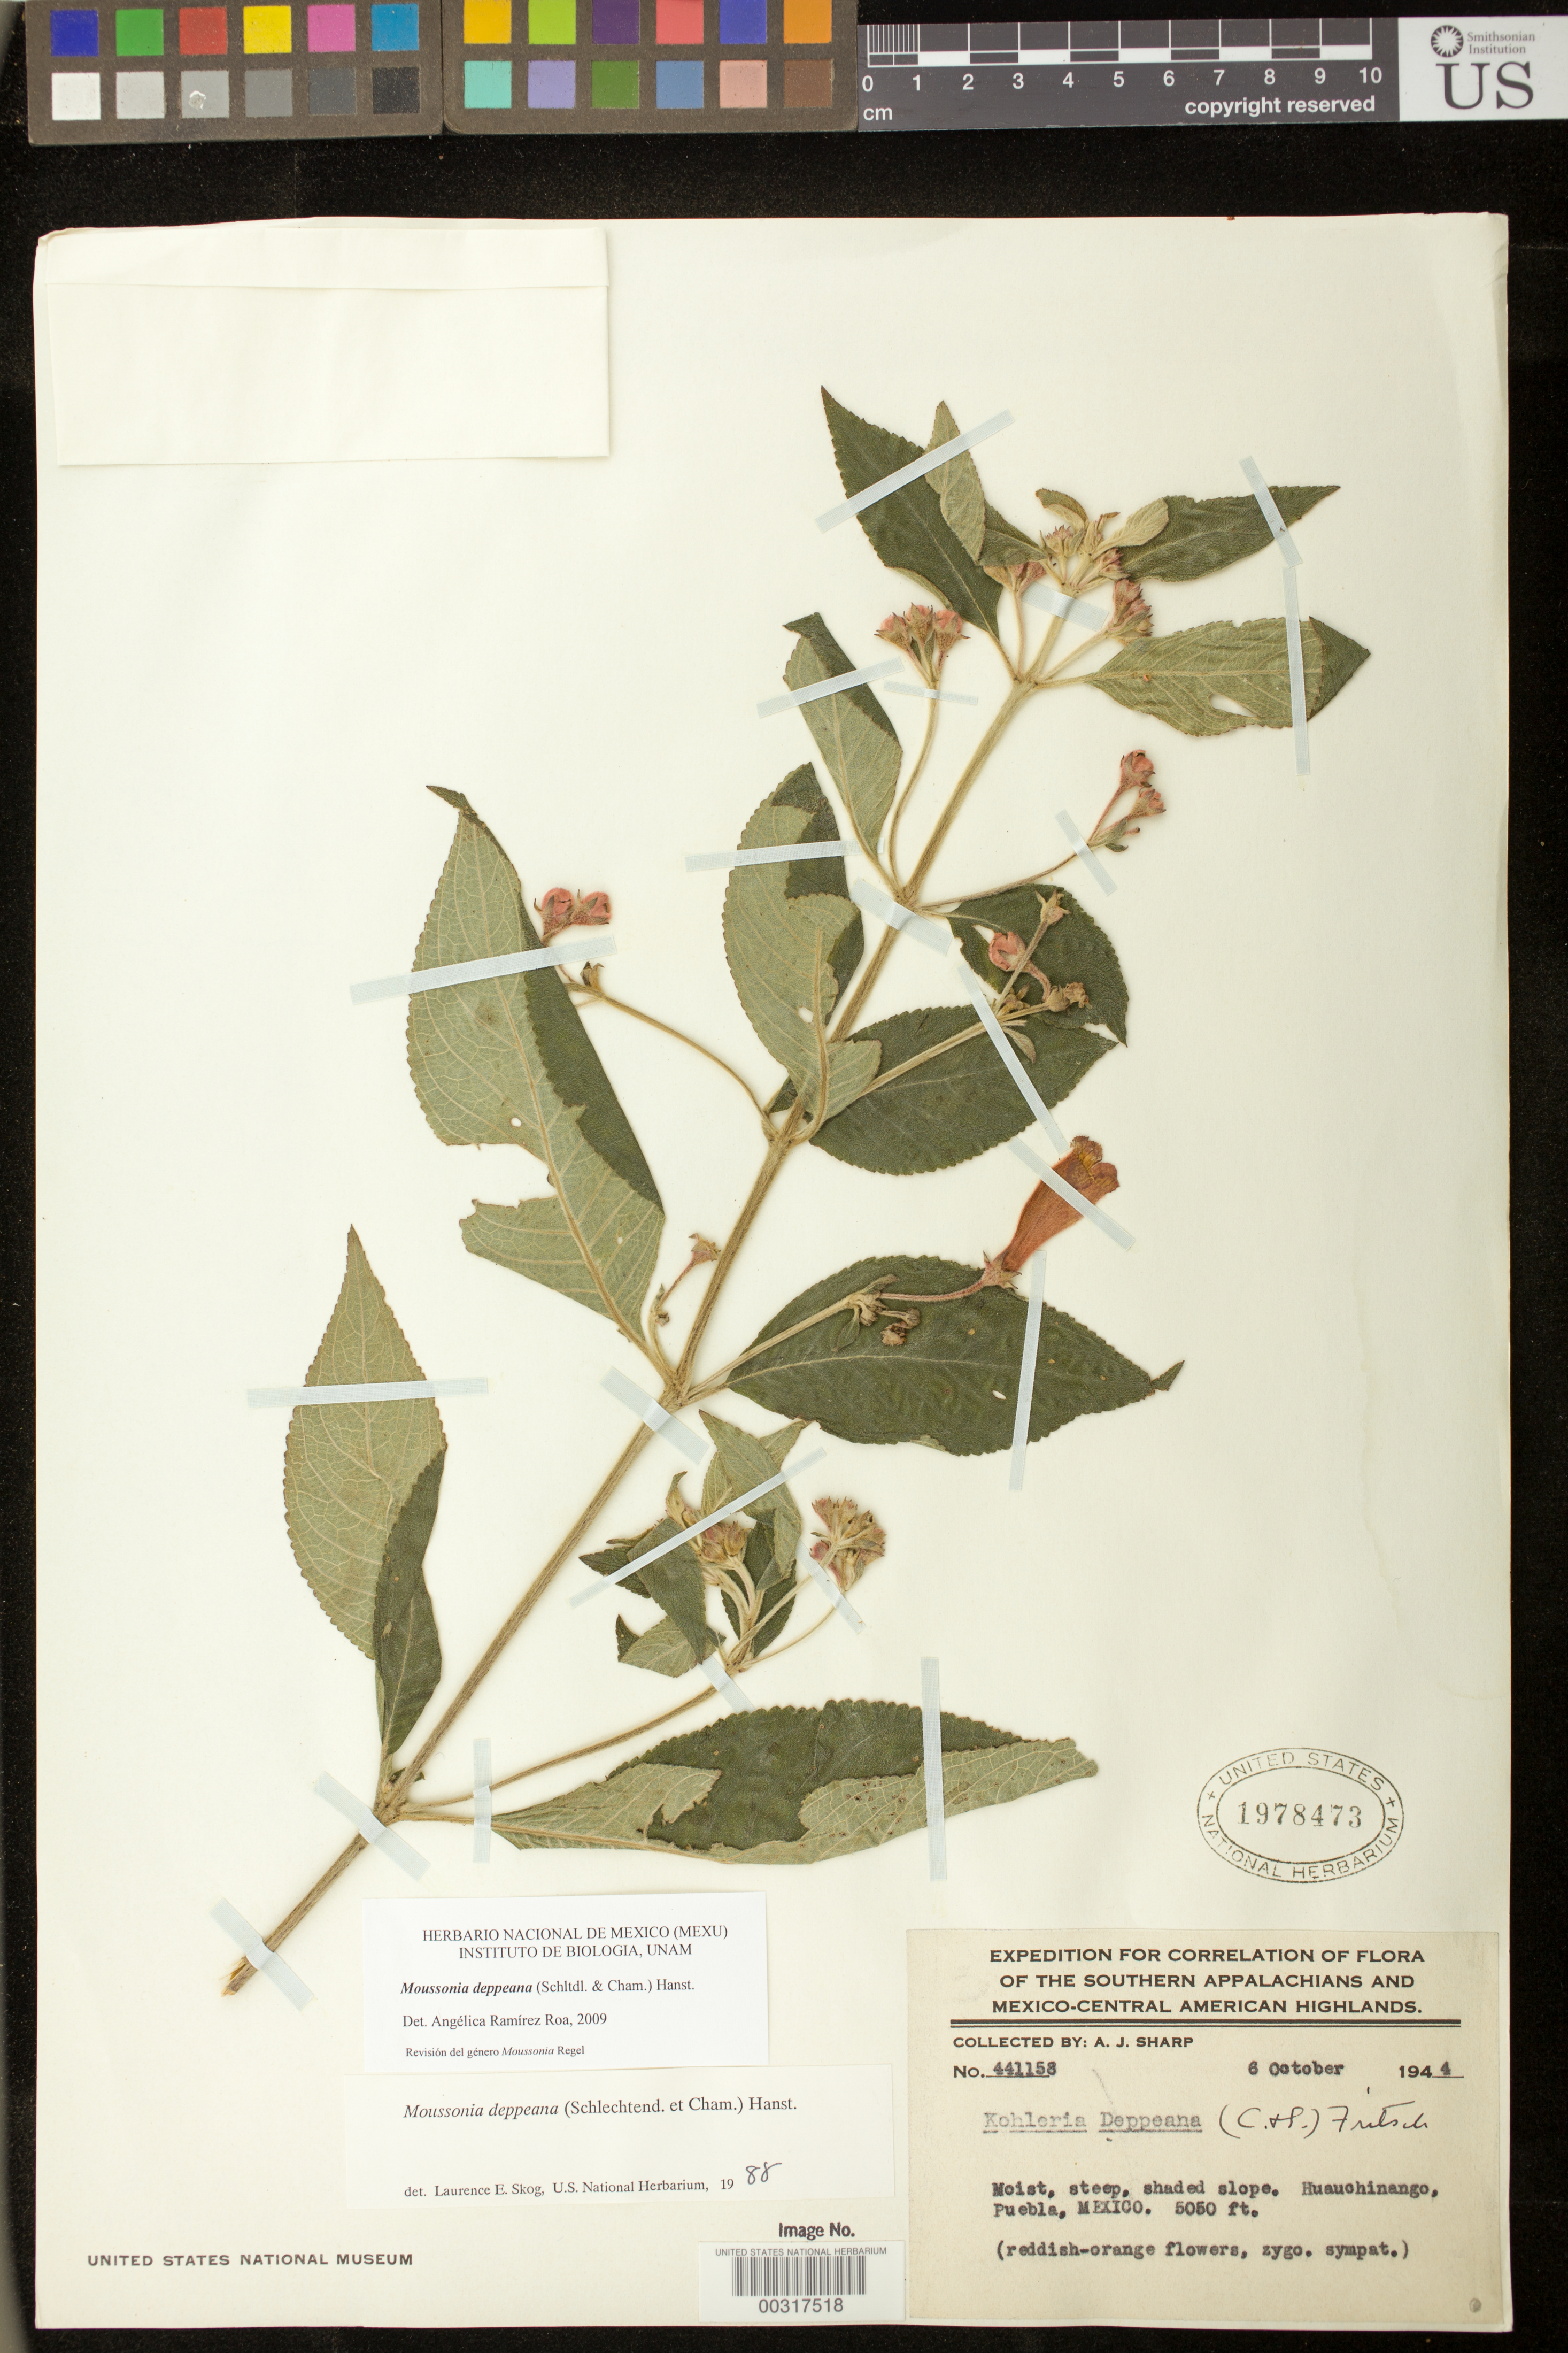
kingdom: Plantae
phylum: Tracheophyta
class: Magnoliopsida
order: Lamiales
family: Gesneriaceae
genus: Moussonia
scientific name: Moussonia deppeana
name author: (Schltdl. & Cham.) Klotzsch ex Hanst.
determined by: Ramírez-Roa, A.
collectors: A. J. Sharp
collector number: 441158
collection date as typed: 06 Oct 1944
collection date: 1944-10-06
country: Mexico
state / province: Puebla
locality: Huauchinango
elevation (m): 1539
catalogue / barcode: US 1978473